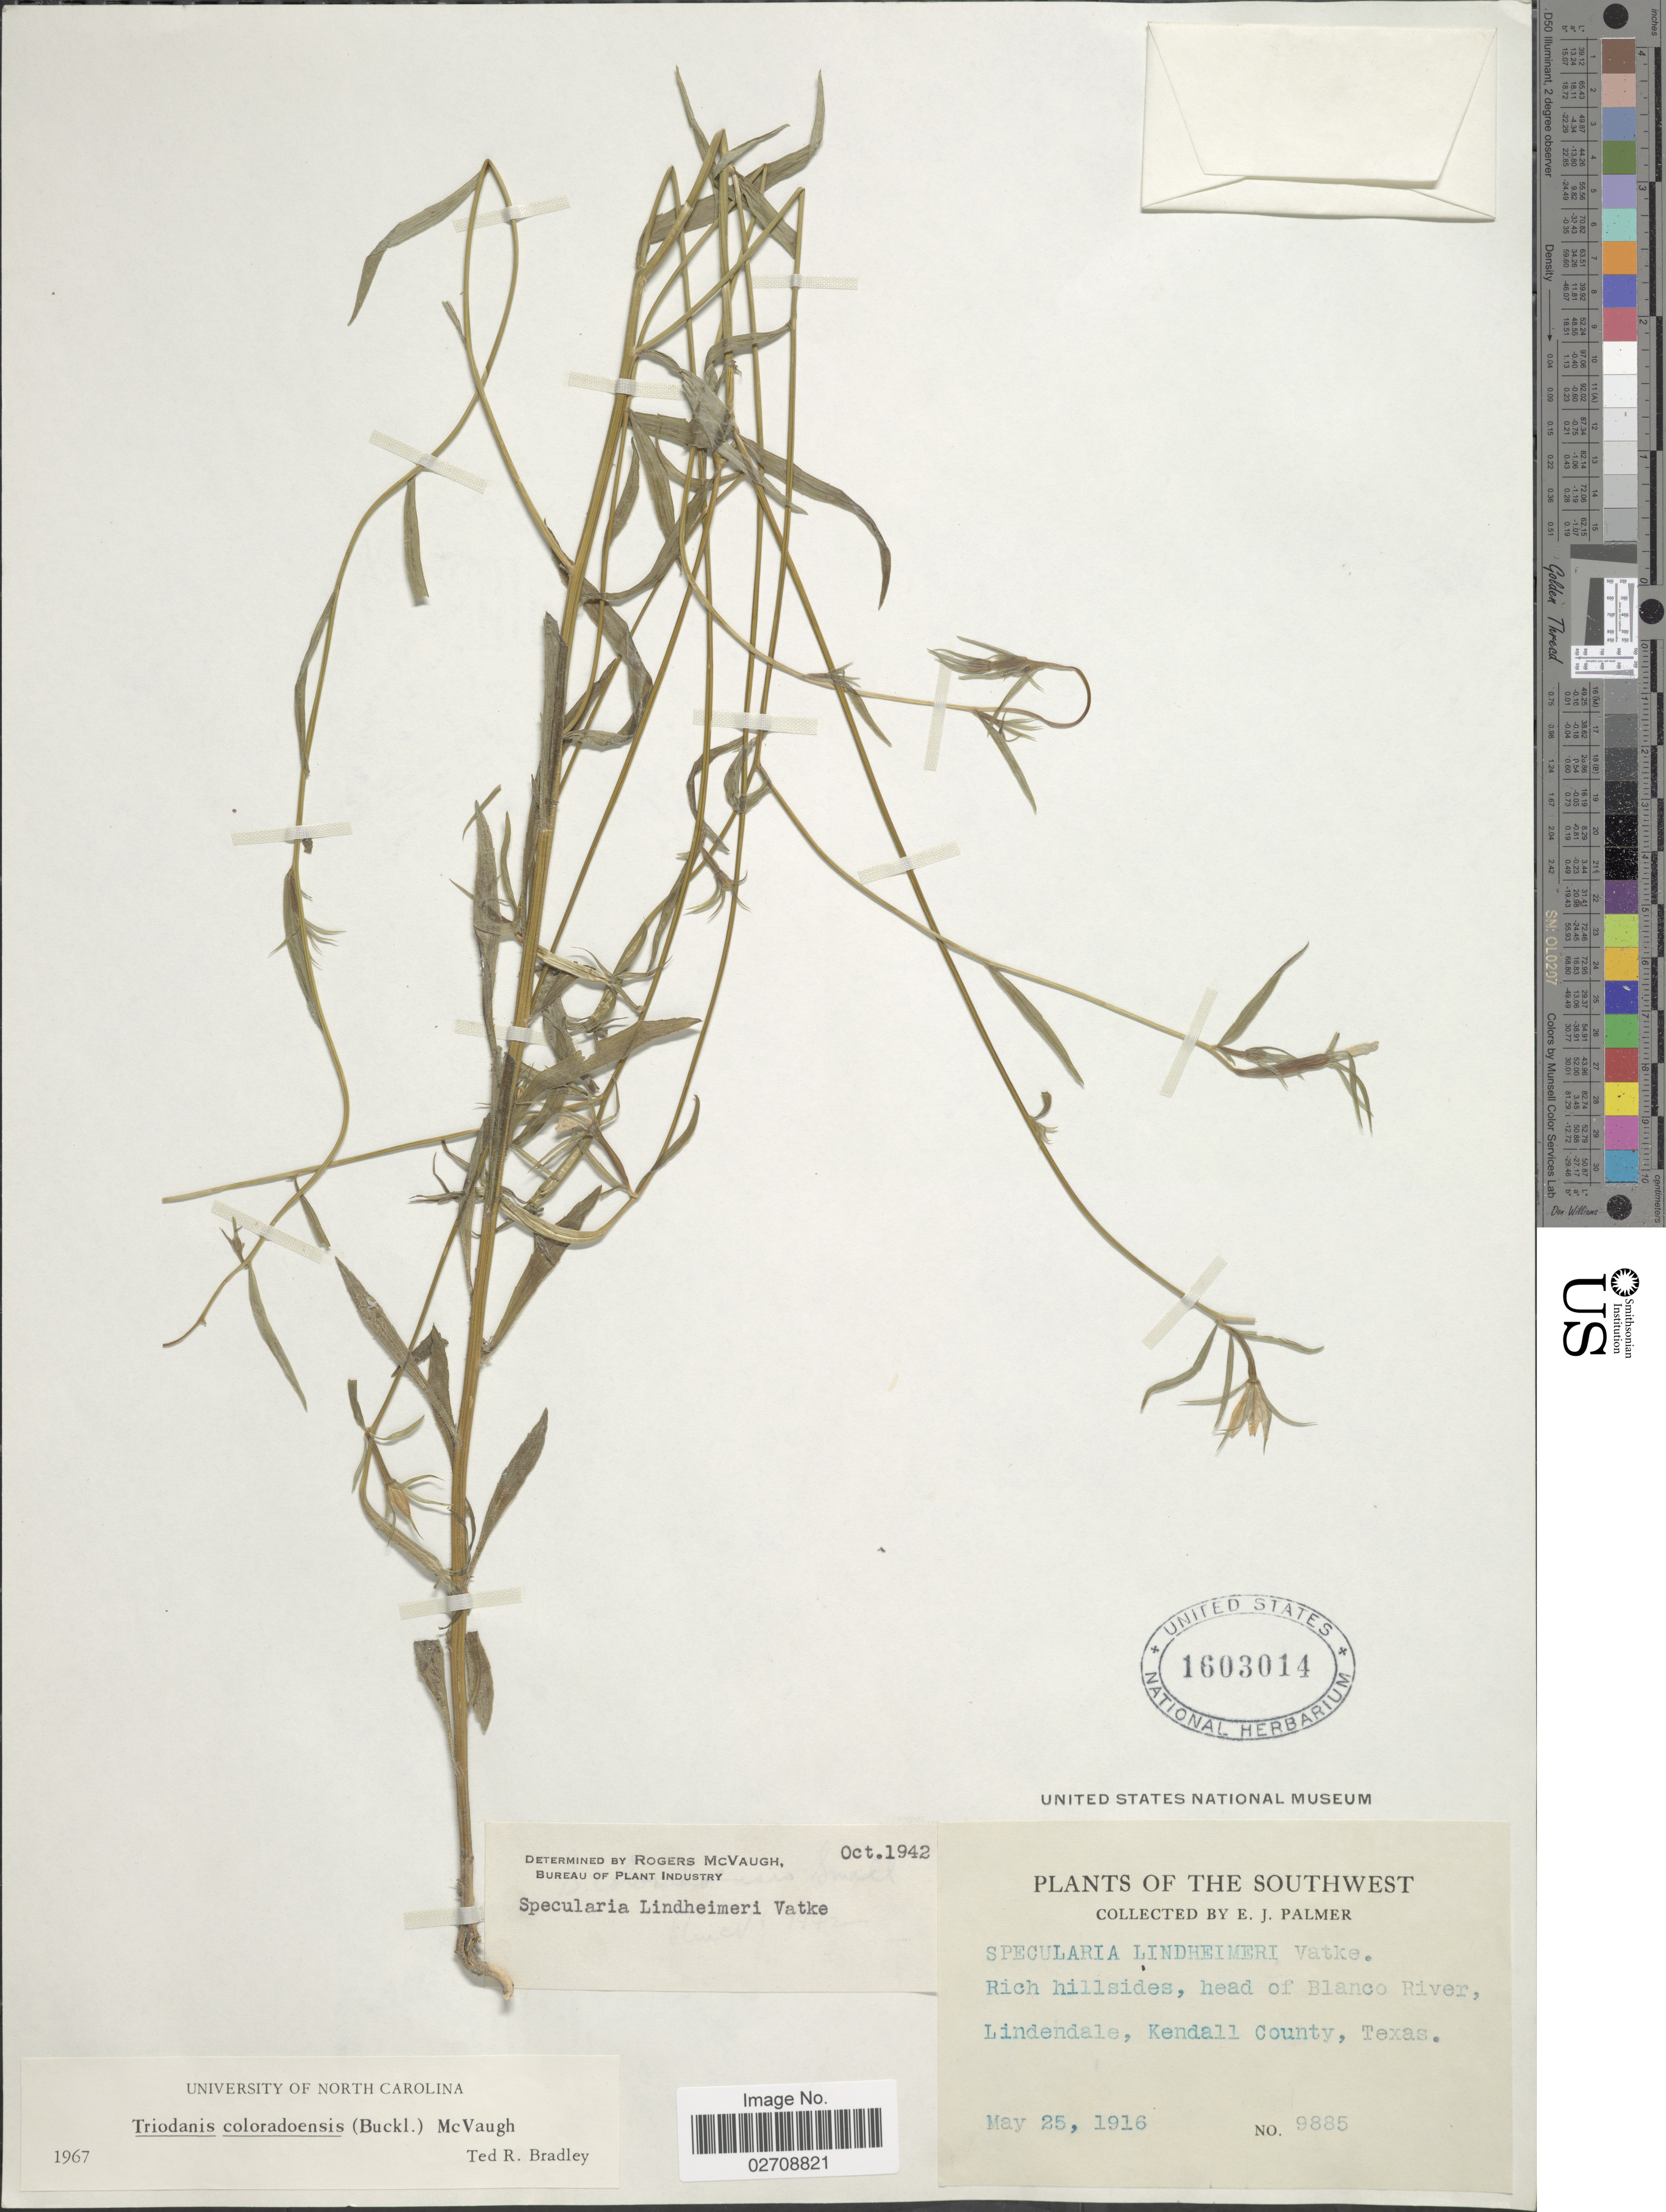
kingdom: Plantae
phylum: Tracheophyta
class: Magnoliopsida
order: Asterales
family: Campanulaceae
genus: Triodanis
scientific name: Triodanis coloradoensis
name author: (Buckley) McVaugh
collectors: E. J. Palmer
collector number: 9885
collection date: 1916-05-25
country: United States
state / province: Texas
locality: The Southwest, Rich Hillside, head of Blanco River, Lindendale, Kendall County, Texas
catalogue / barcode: US 1603014